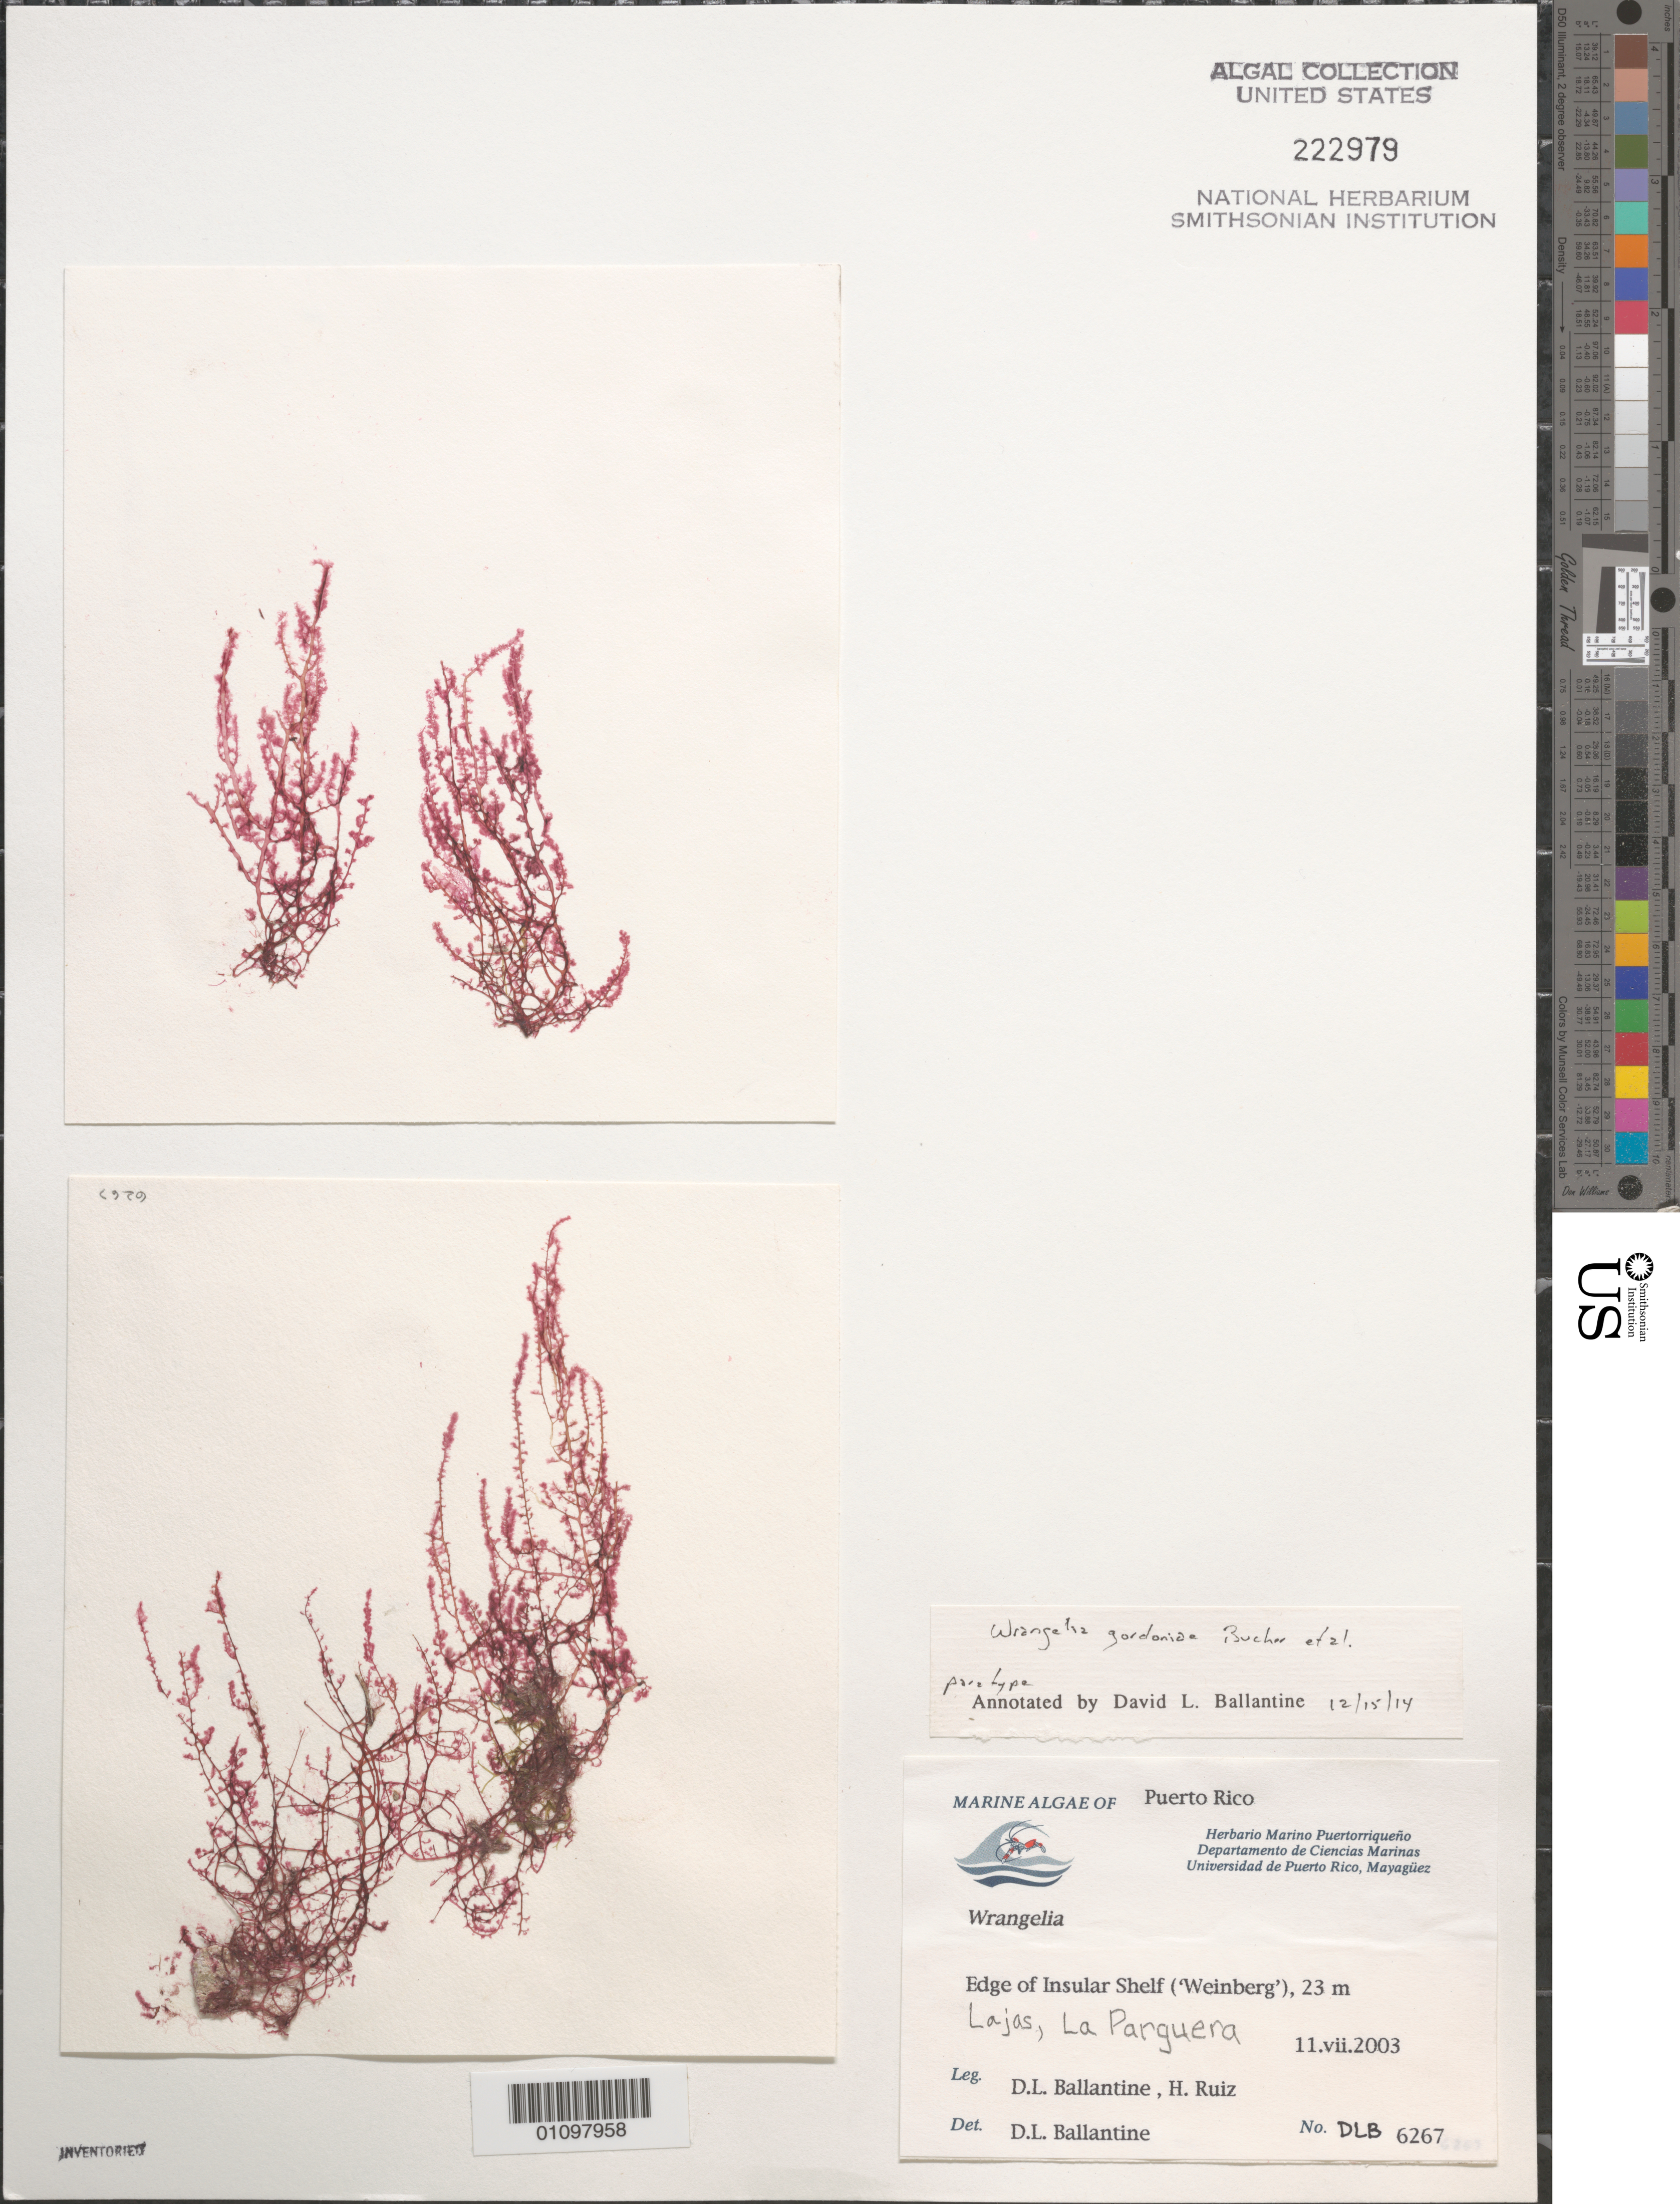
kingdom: Plantae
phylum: Rhodophyta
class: Florideophyceae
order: Ceramiales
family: Wrangeliaceae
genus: Wrangelia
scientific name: Wrangelia gordoniae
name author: K.E. Bucher et al.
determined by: Ballantine, D. L.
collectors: D.L. Ballantine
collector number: DLB 6267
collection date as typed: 11 Jul 2003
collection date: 2003-07-11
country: Puerto Rico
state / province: Lajas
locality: Edge of Insular Shelf ('Weinberg')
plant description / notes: Paratype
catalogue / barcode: US 222979